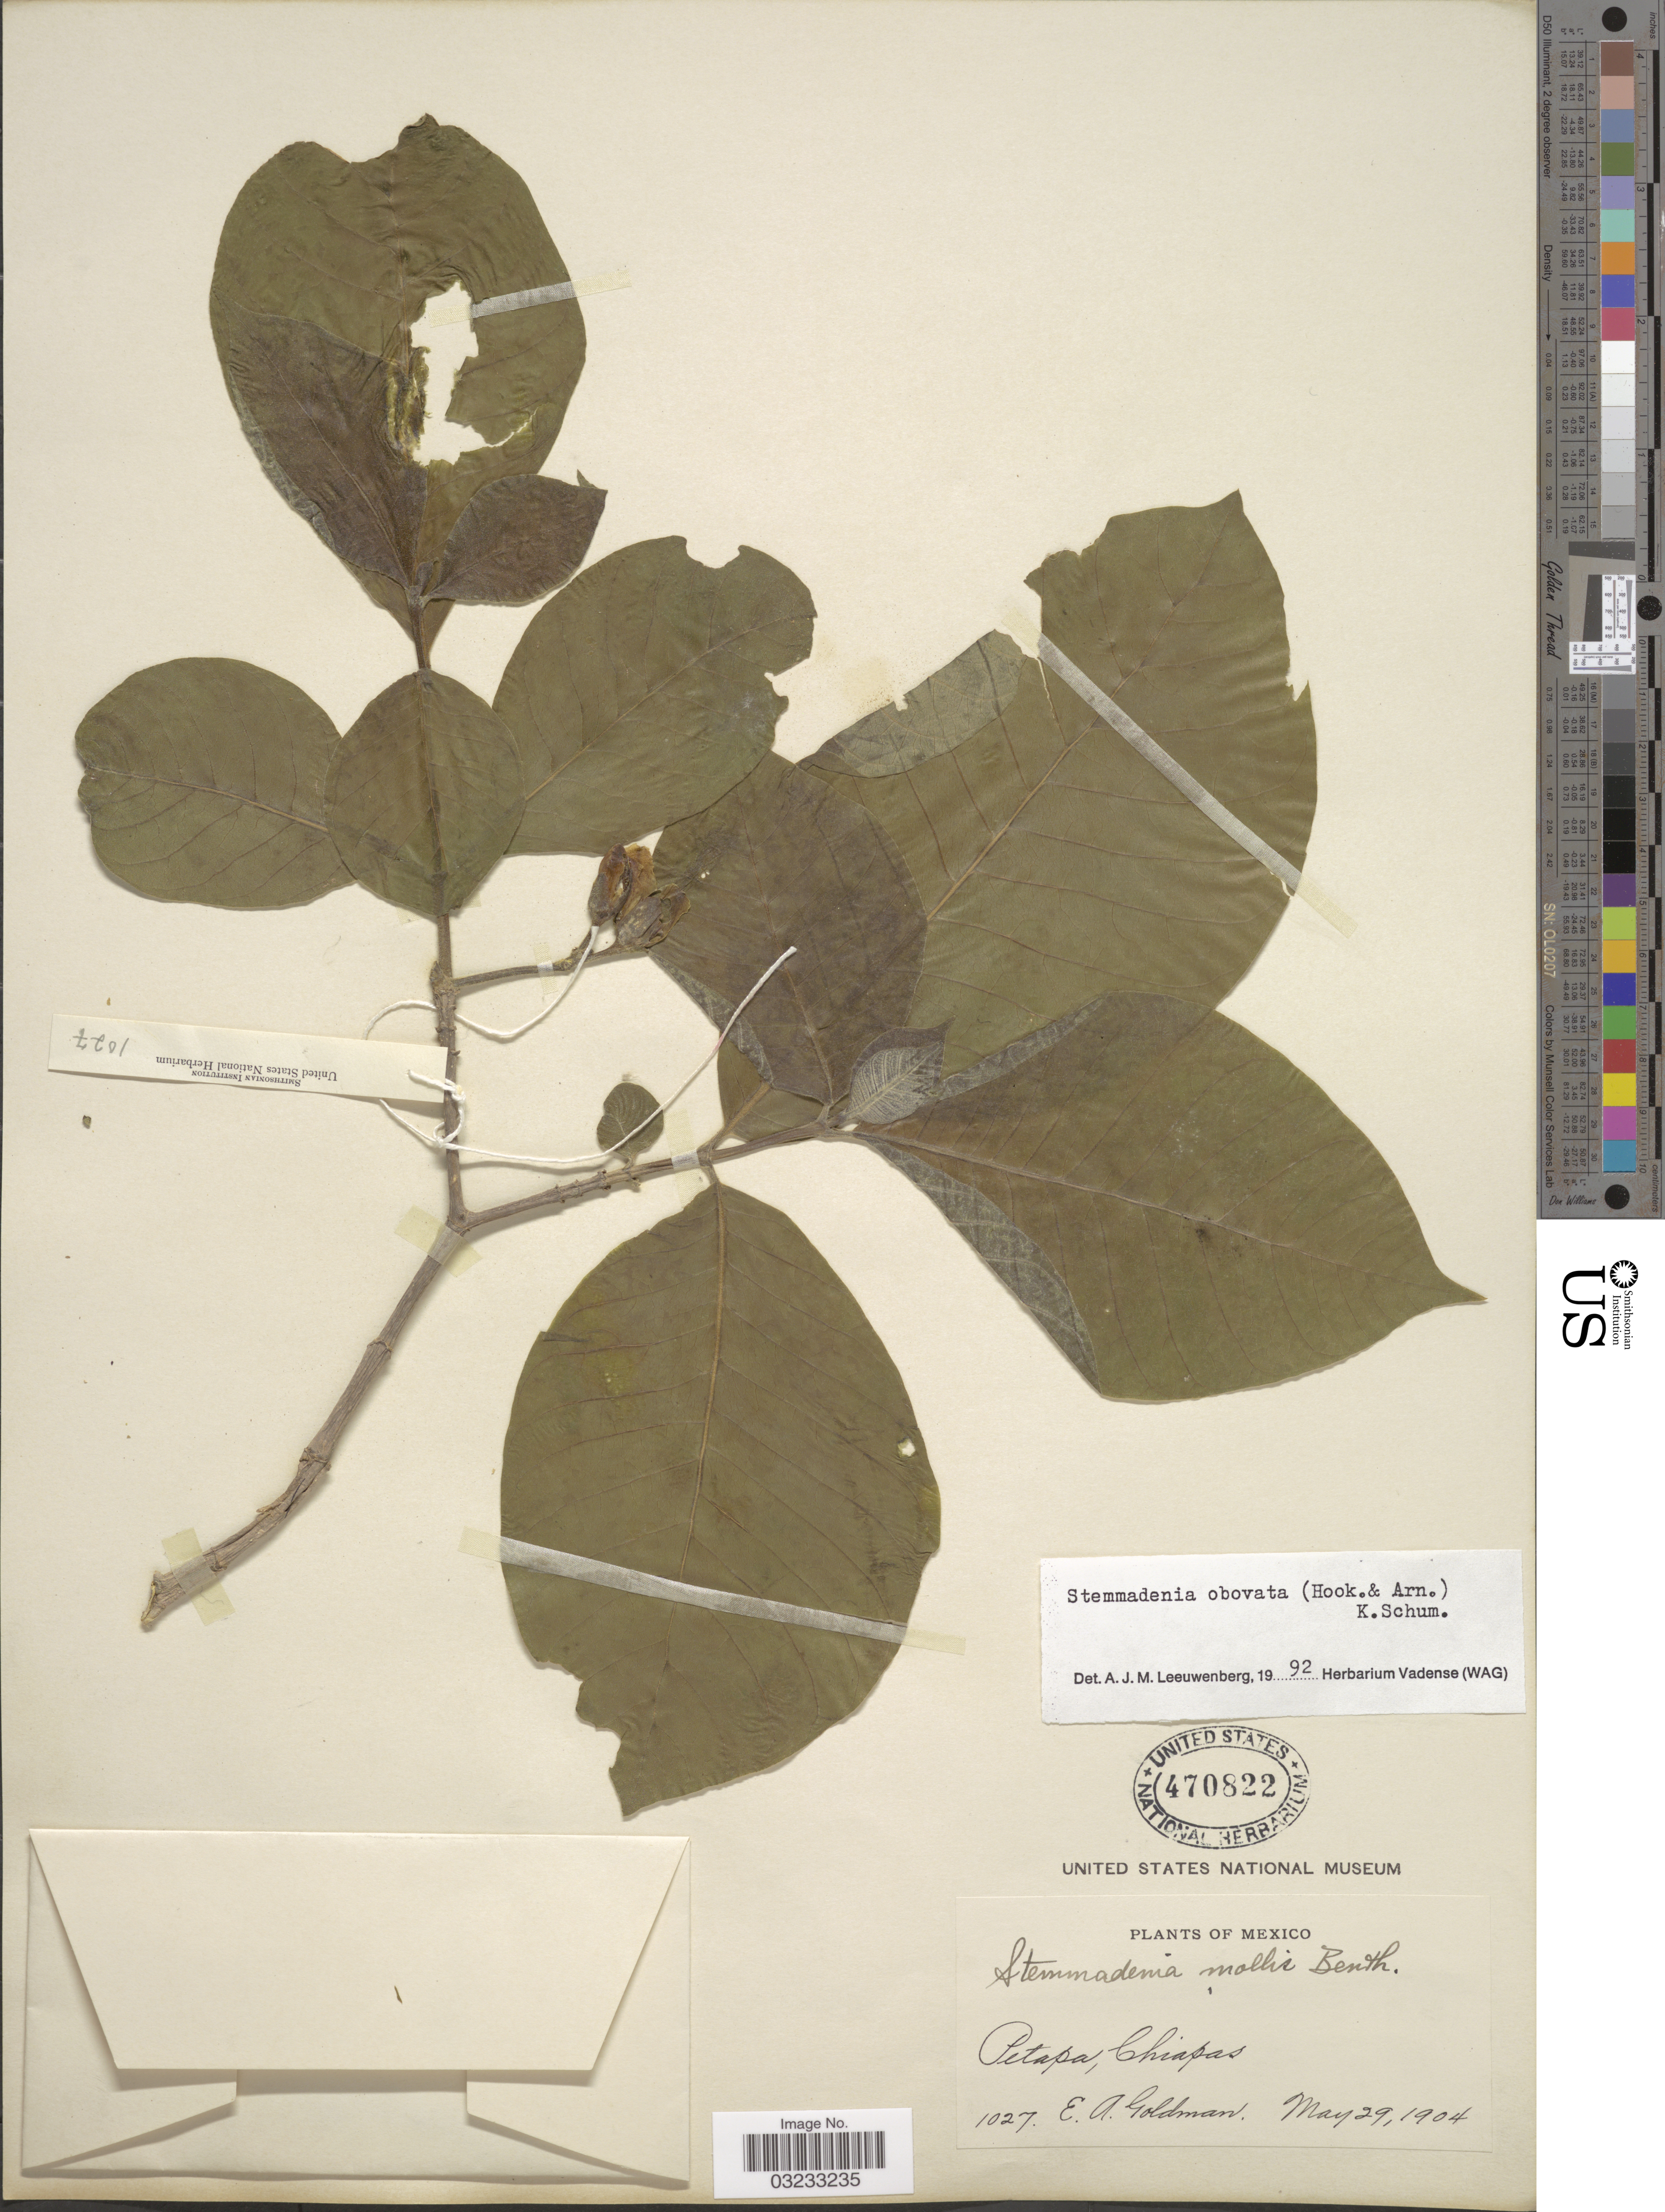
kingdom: Plantae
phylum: Tracheophyta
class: Magnoliopsida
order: Gentianales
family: Apocynaceae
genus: Stemmadenia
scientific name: Stemmadenia obovata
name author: (Hook. & Arn.) K. Schum.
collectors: E. A. Goldman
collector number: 1027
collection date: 1904-05-29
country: Mexico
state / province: Chiapas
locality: Petapa.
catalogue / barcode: US 470822